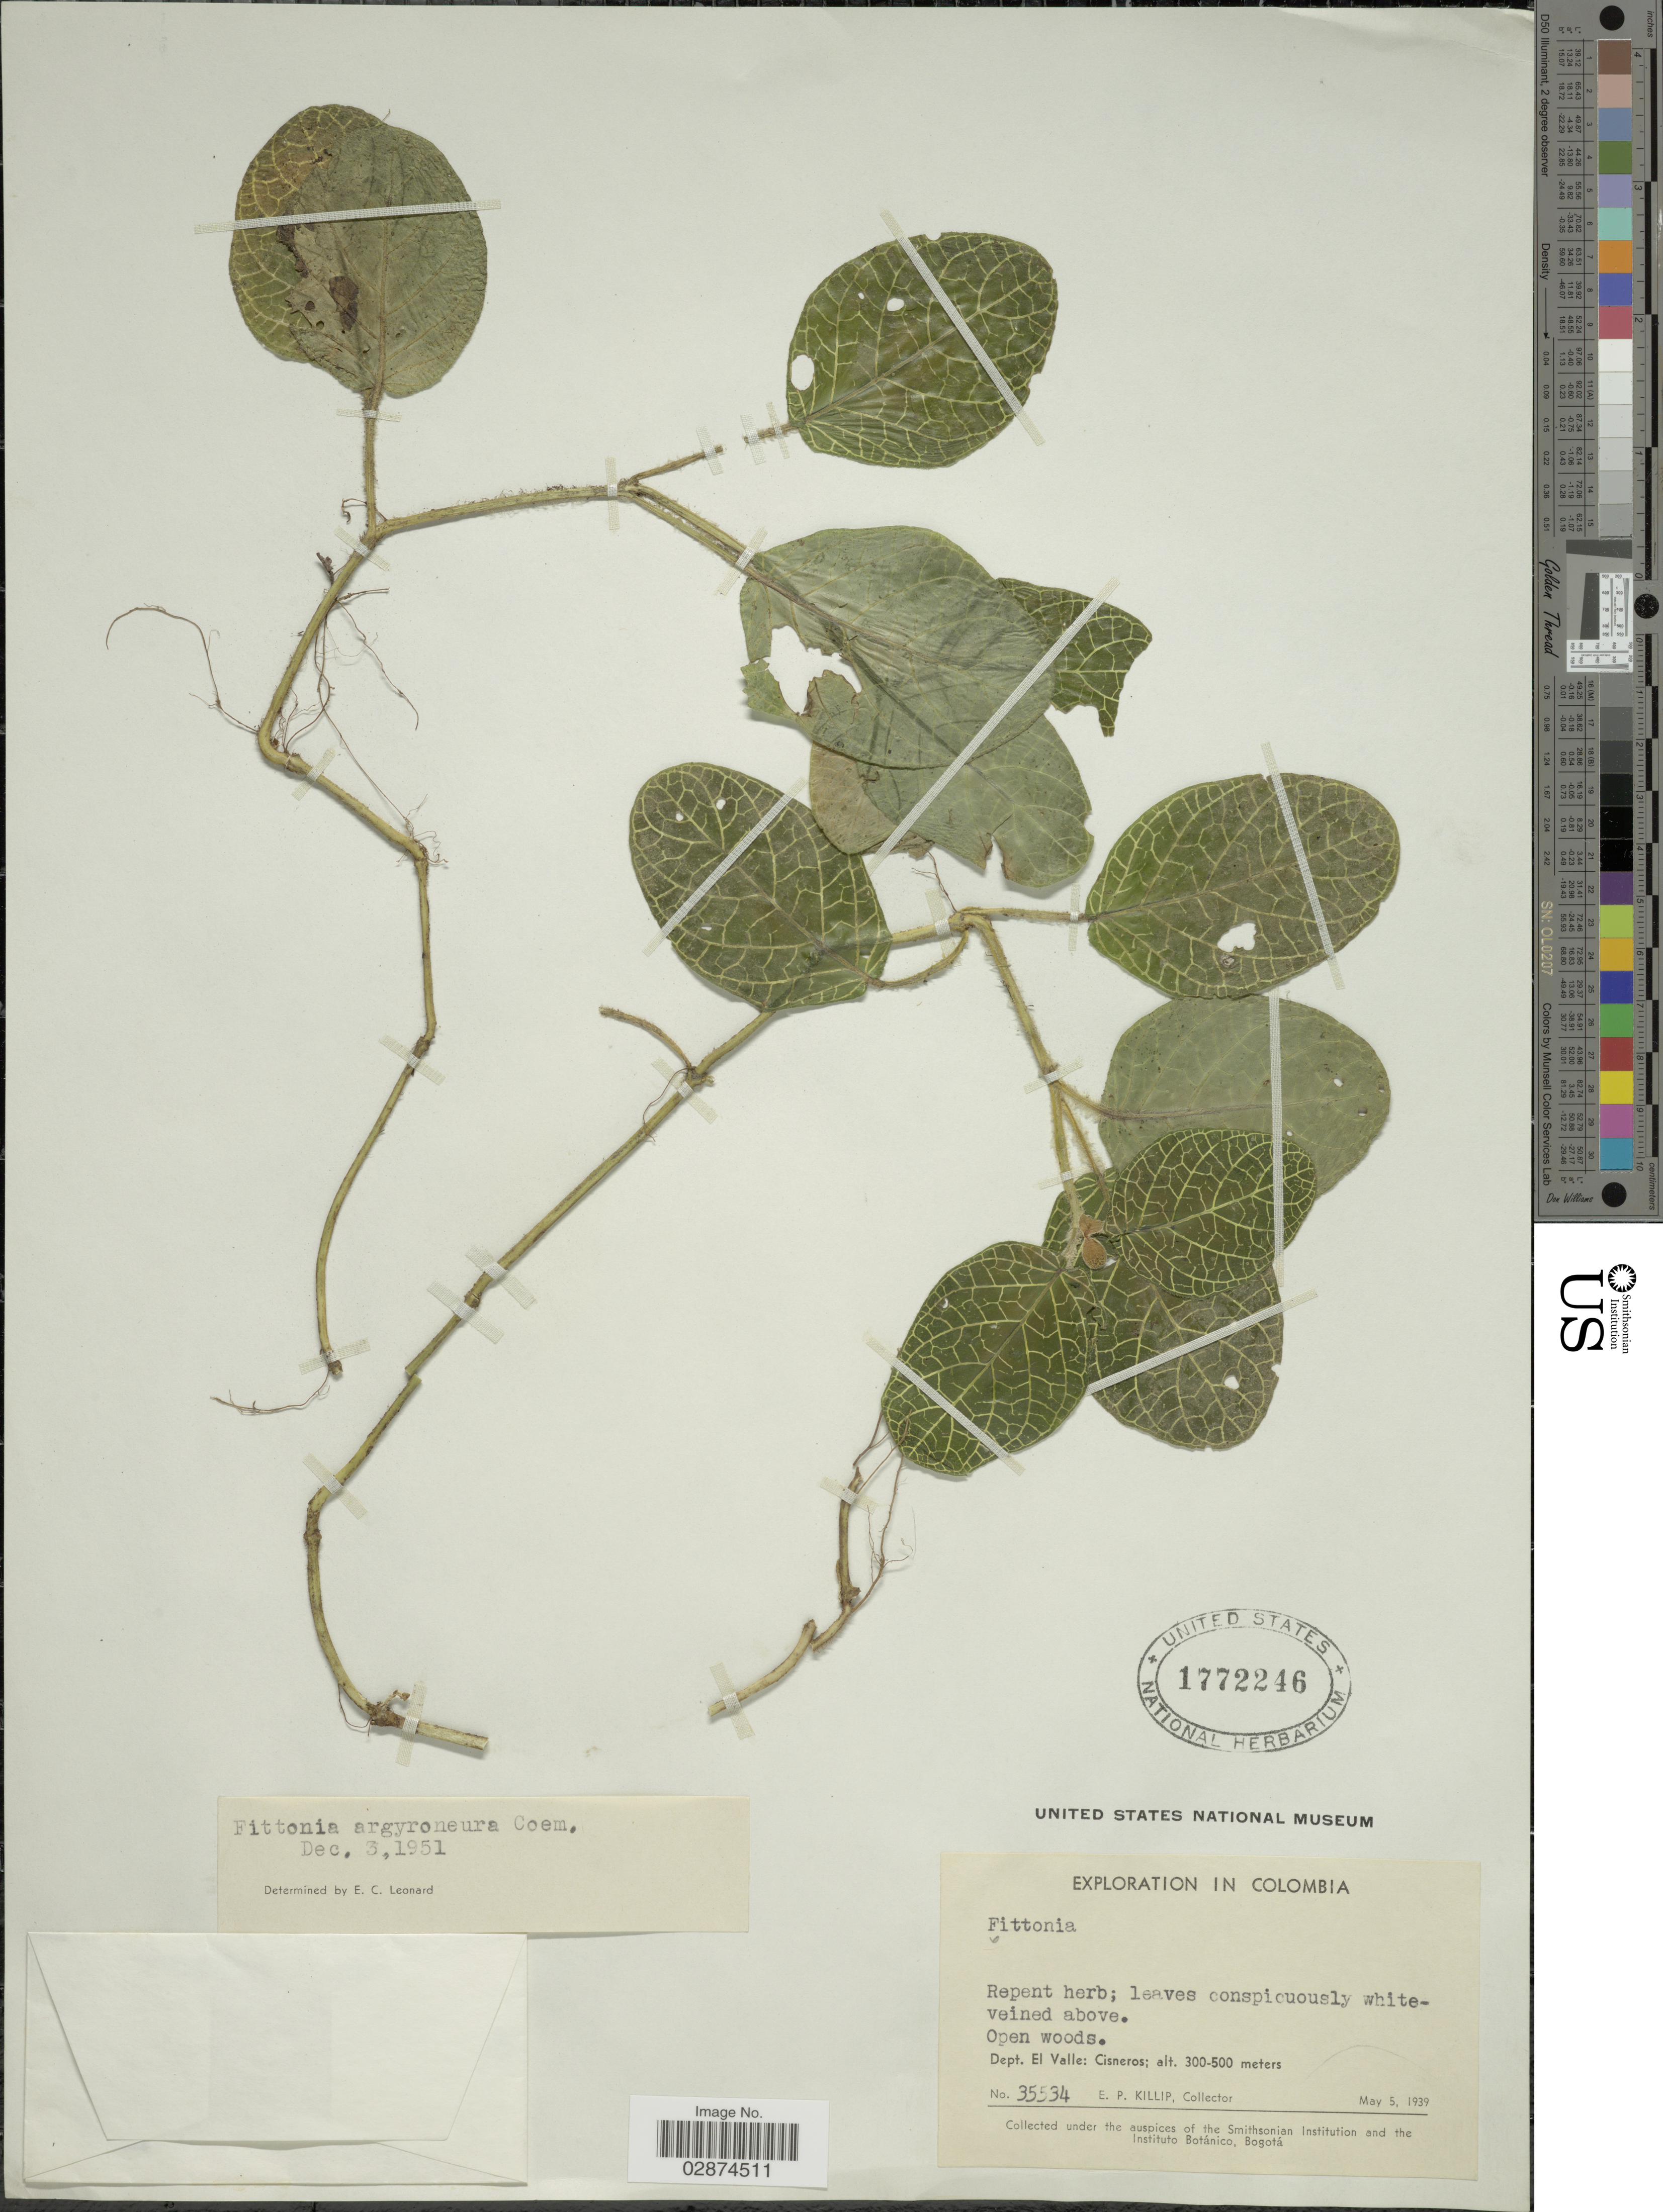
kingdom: Plantae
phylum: Tracheophyta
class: Magnoliopsida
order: Lamiales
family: Acanthaceae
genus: Fittonia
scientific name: Fittonia albivenis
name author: (Lindl. ex Veitch) Brummitt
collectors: E. P. Killip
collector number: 35534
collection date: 1939-05-05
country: Colombia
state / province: Valle del Cauca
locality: Dept. El Valle: Cisneros.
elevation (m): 300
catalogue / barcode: US 1772246